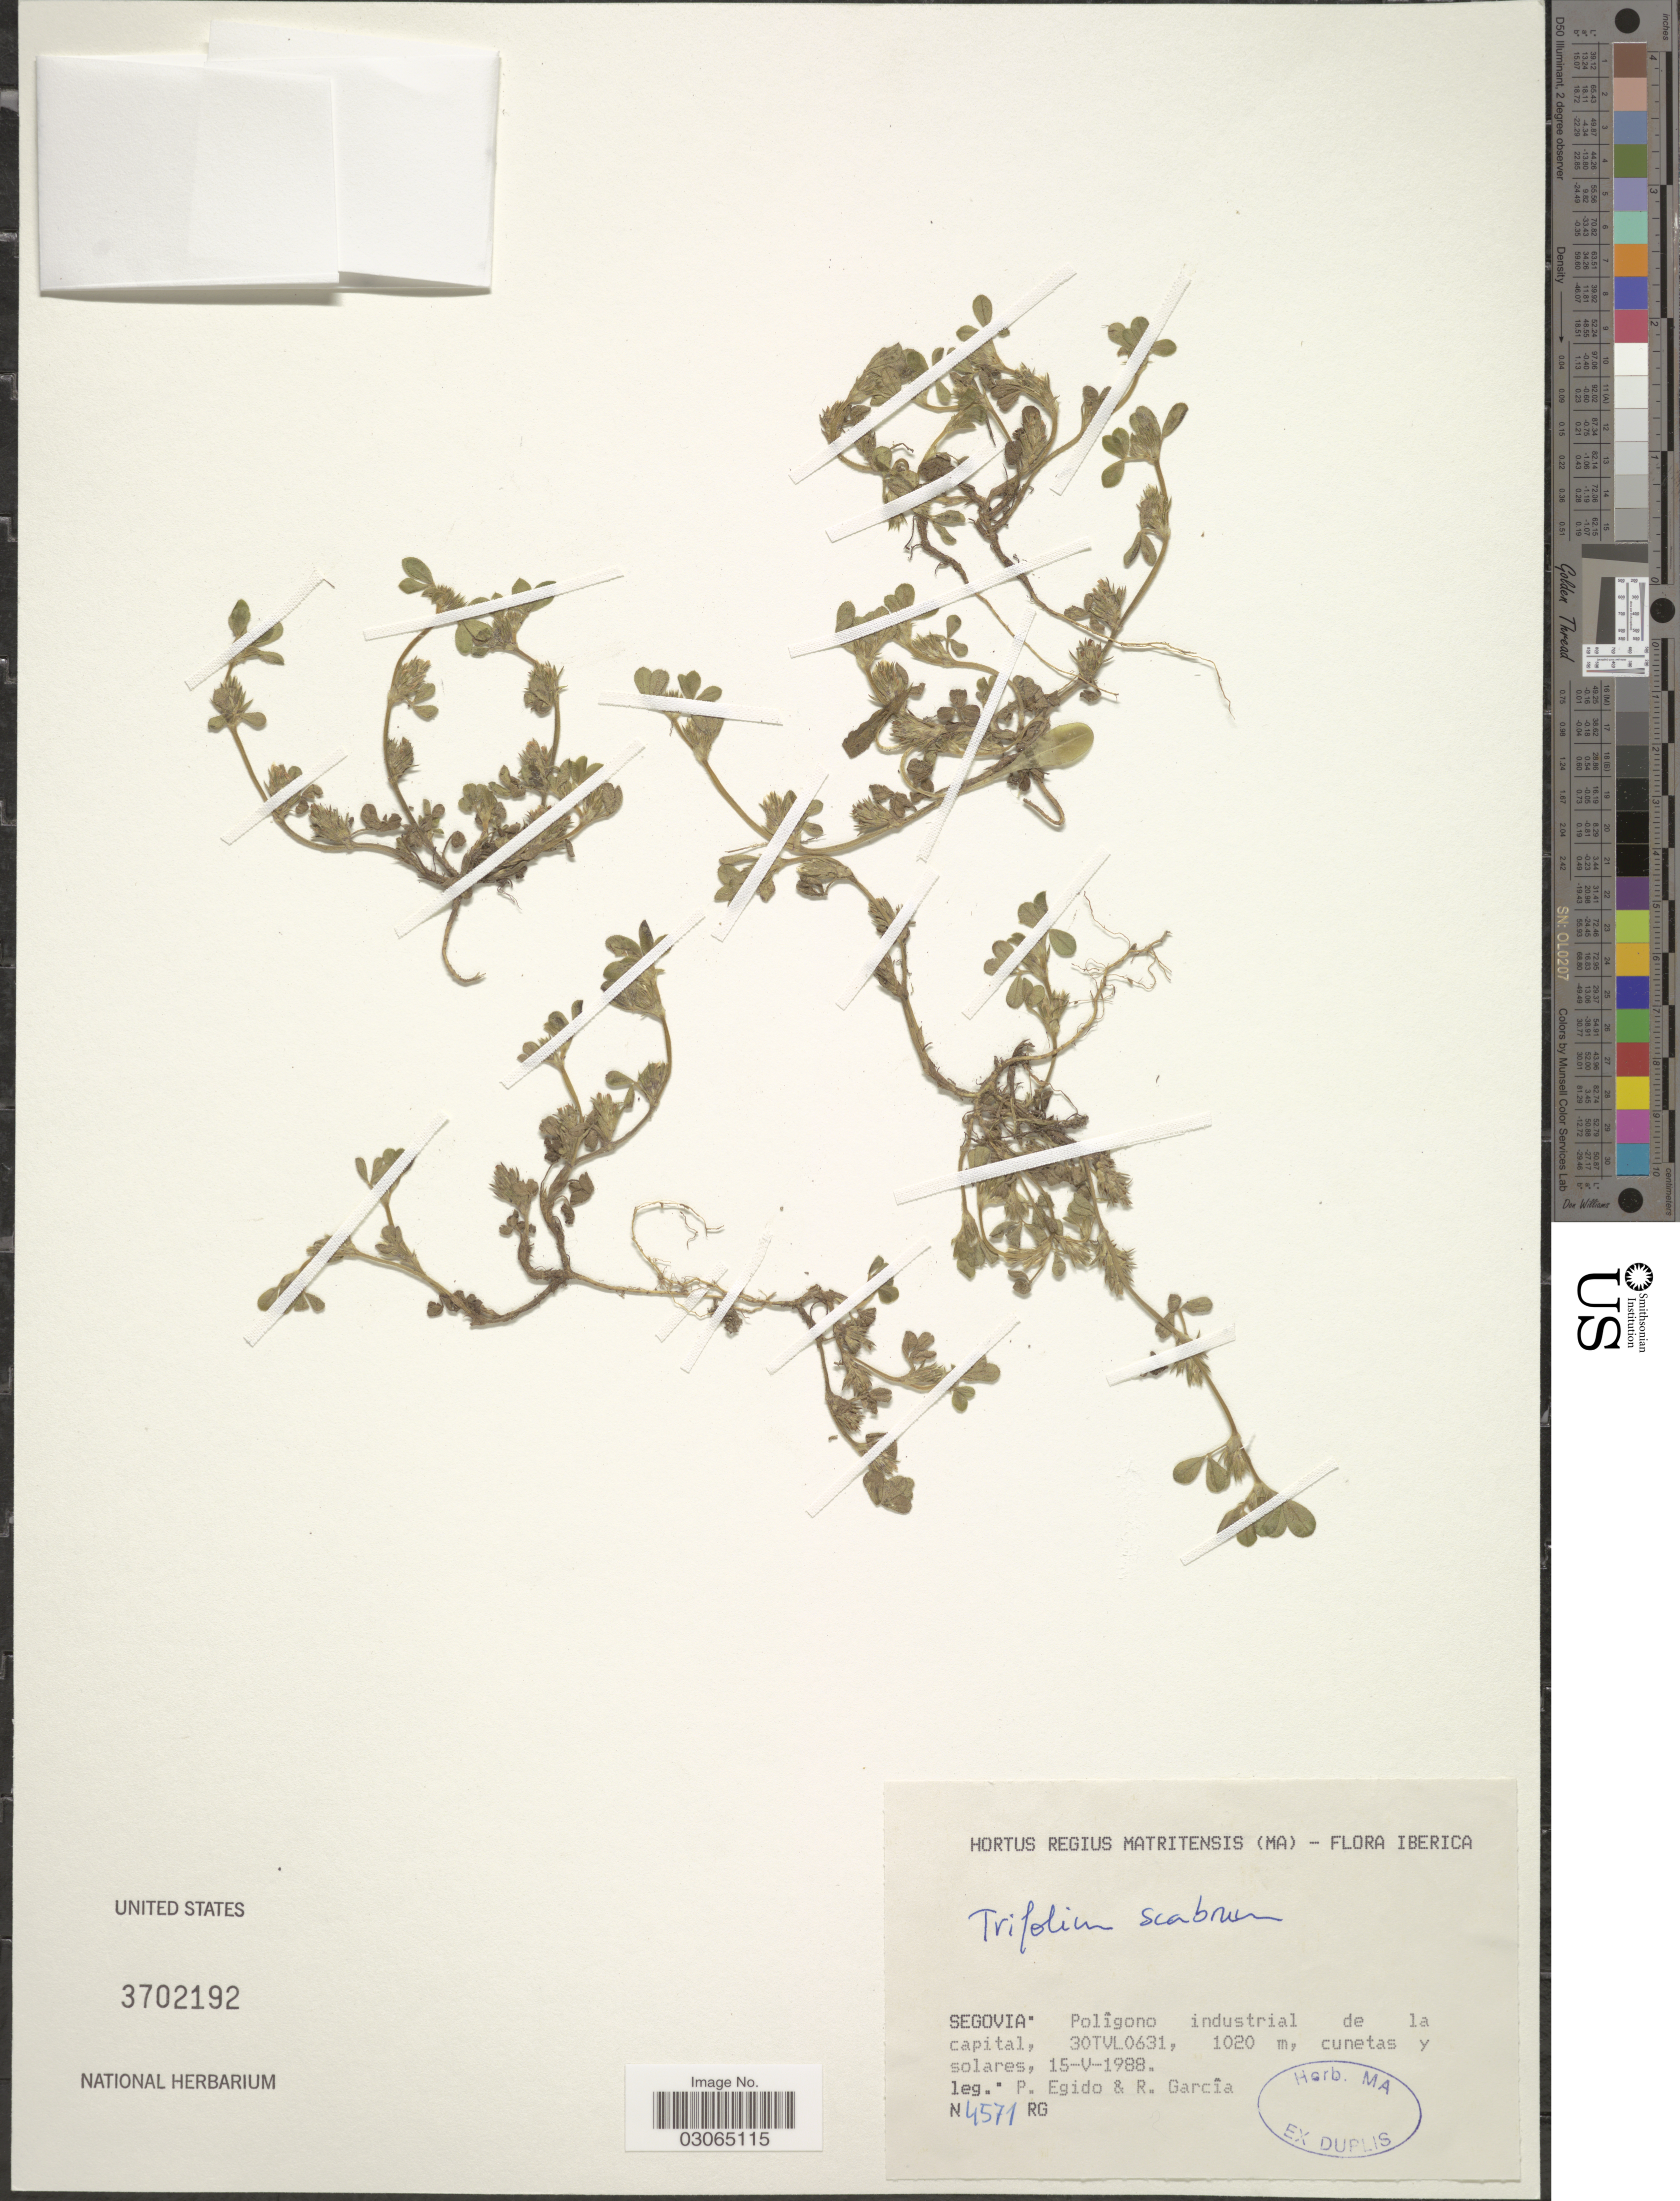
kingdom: Plantae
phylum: Tracheophyta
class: Magnoliopsida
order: Fabales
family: Fabaceae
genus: Trifolium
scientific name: Trifolium scabrum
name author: L.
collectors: P. Egido & R. García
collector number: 4571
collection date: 1988-05-15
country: Spain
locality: Iberica. Segovia. Polígono industrial de la capital, 30TVL0631.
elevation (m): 1020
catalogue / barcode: US 3702192